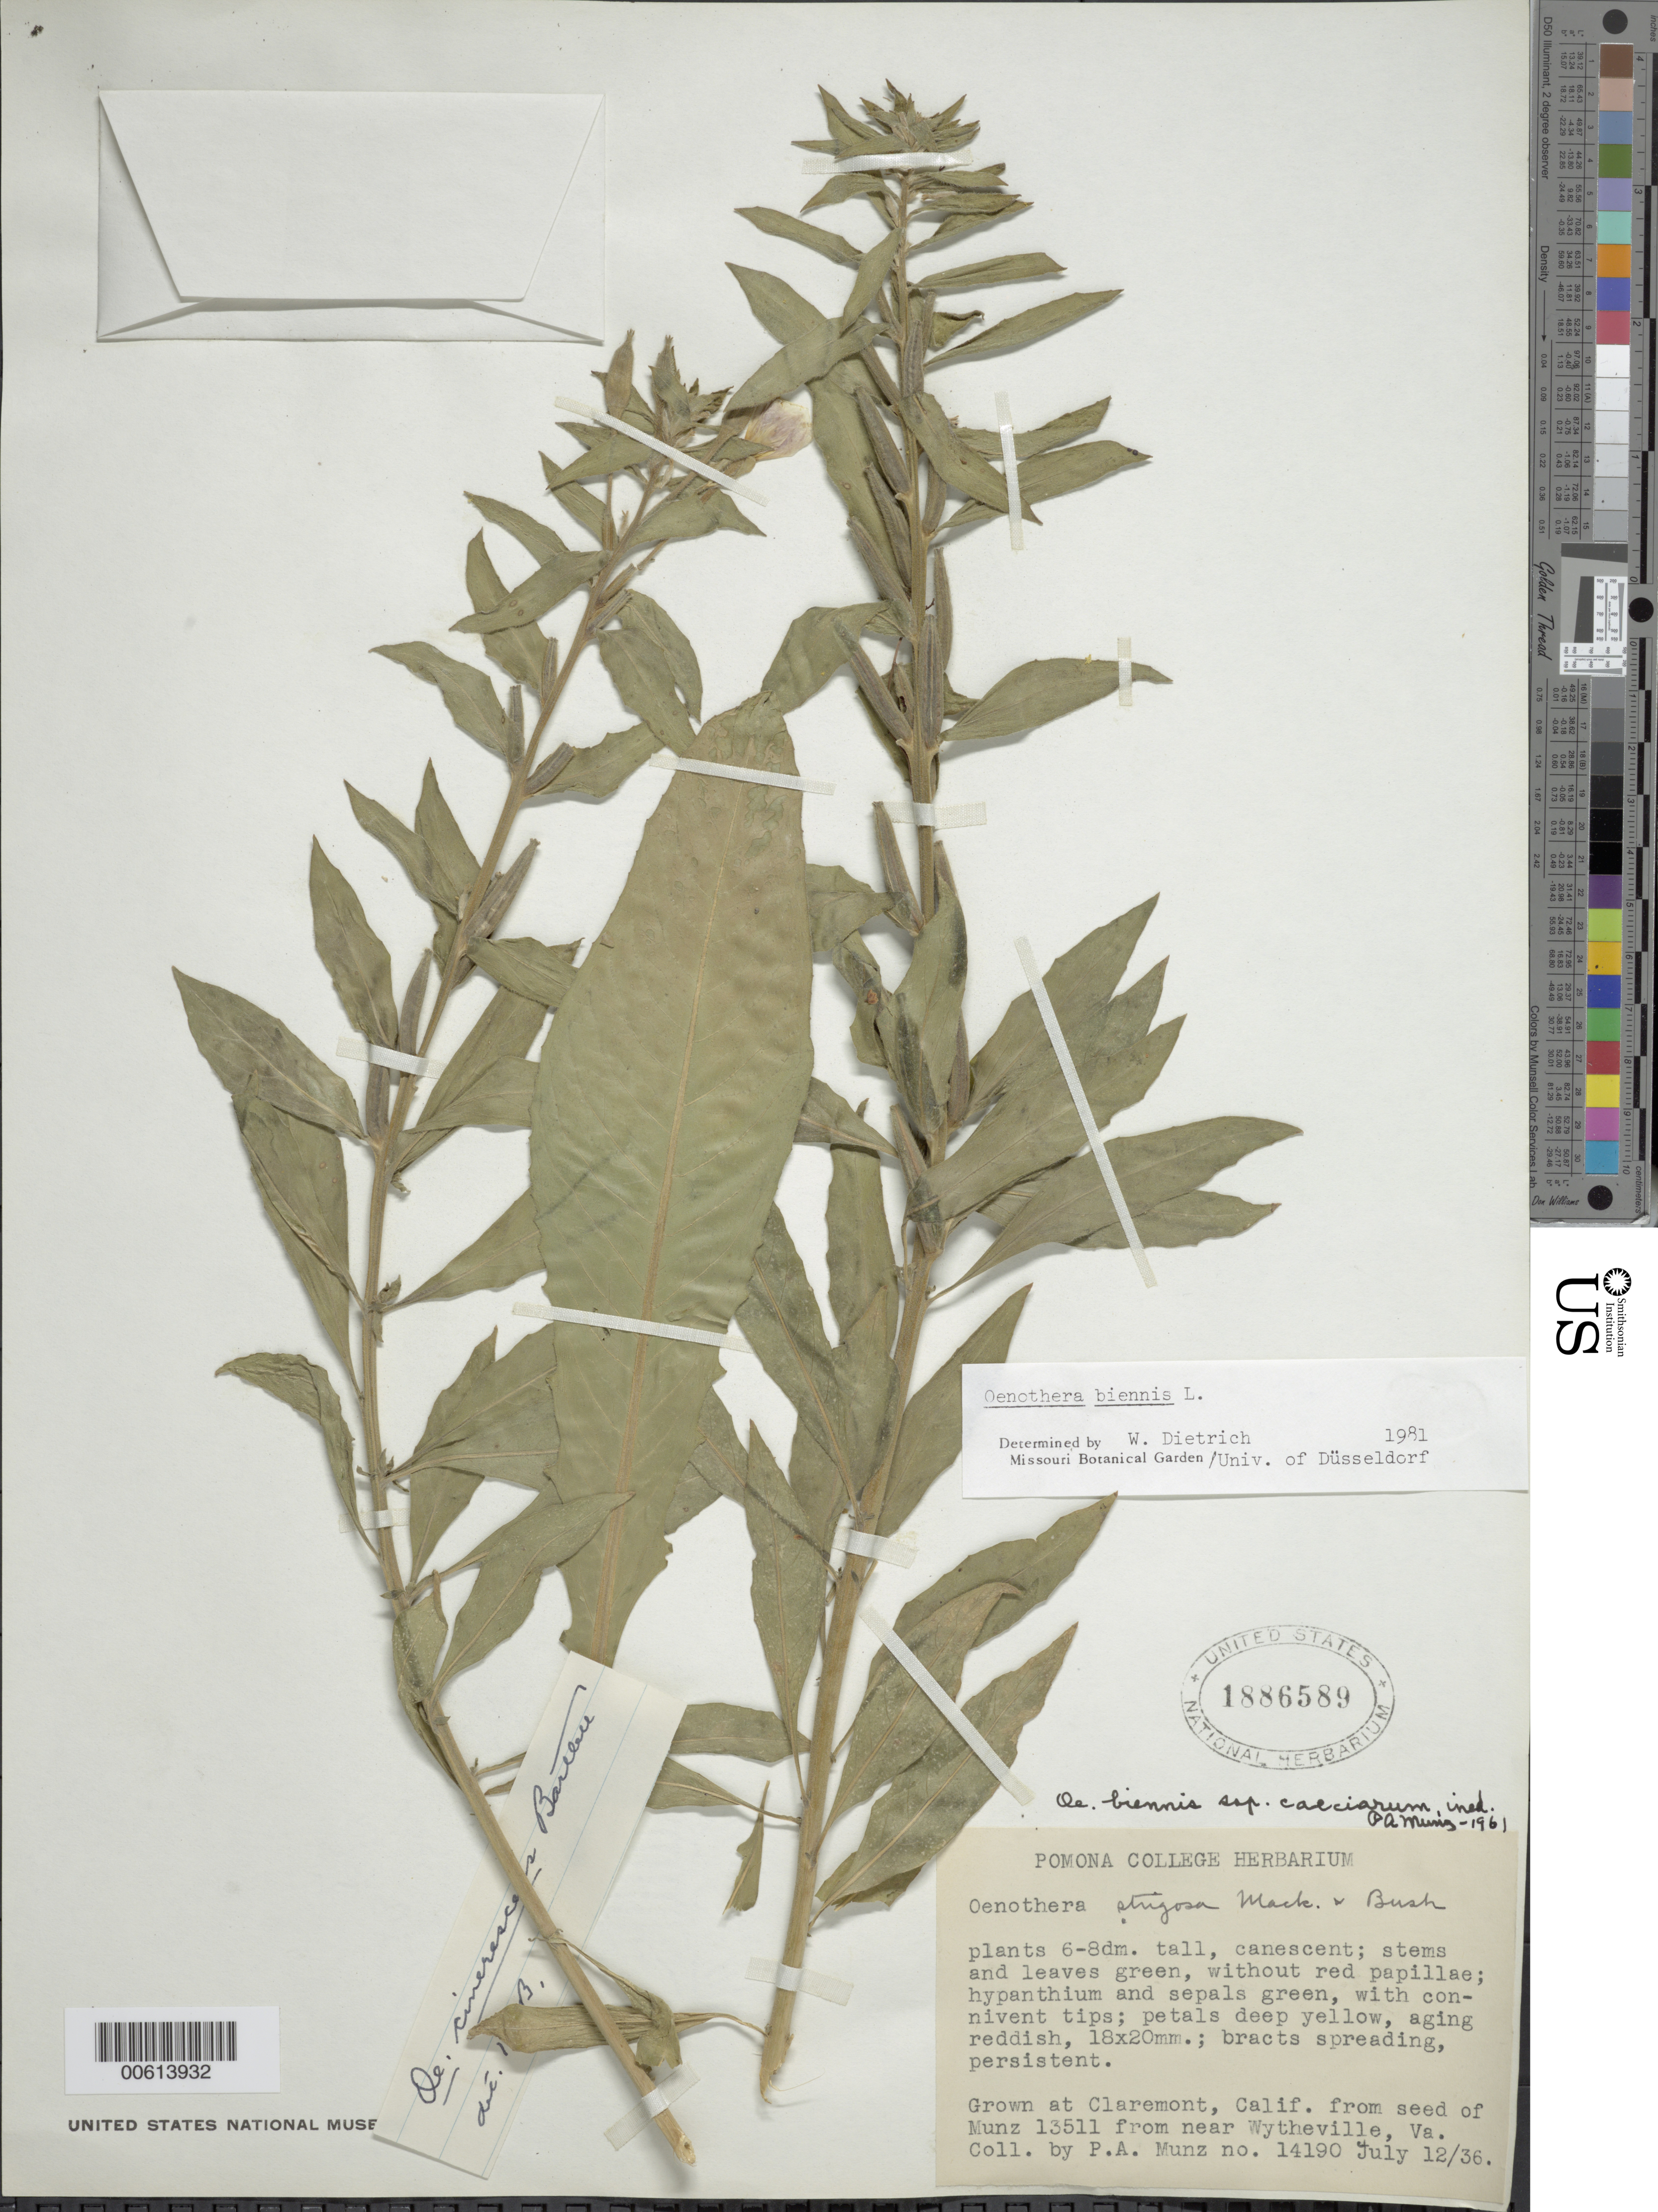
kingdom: Plantae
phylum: Tracheophyta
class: Magnoliopsida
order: Myrtales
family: Onagraceae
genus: Oenothera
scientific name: Oenothera biennis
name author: L.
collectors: P. A. Munz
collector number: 14190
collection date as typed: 12 Jul 1936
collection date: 1936-07-12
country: United States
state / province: Virginia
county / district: Wythe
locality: Near Wytheville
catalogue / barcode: US 1886589